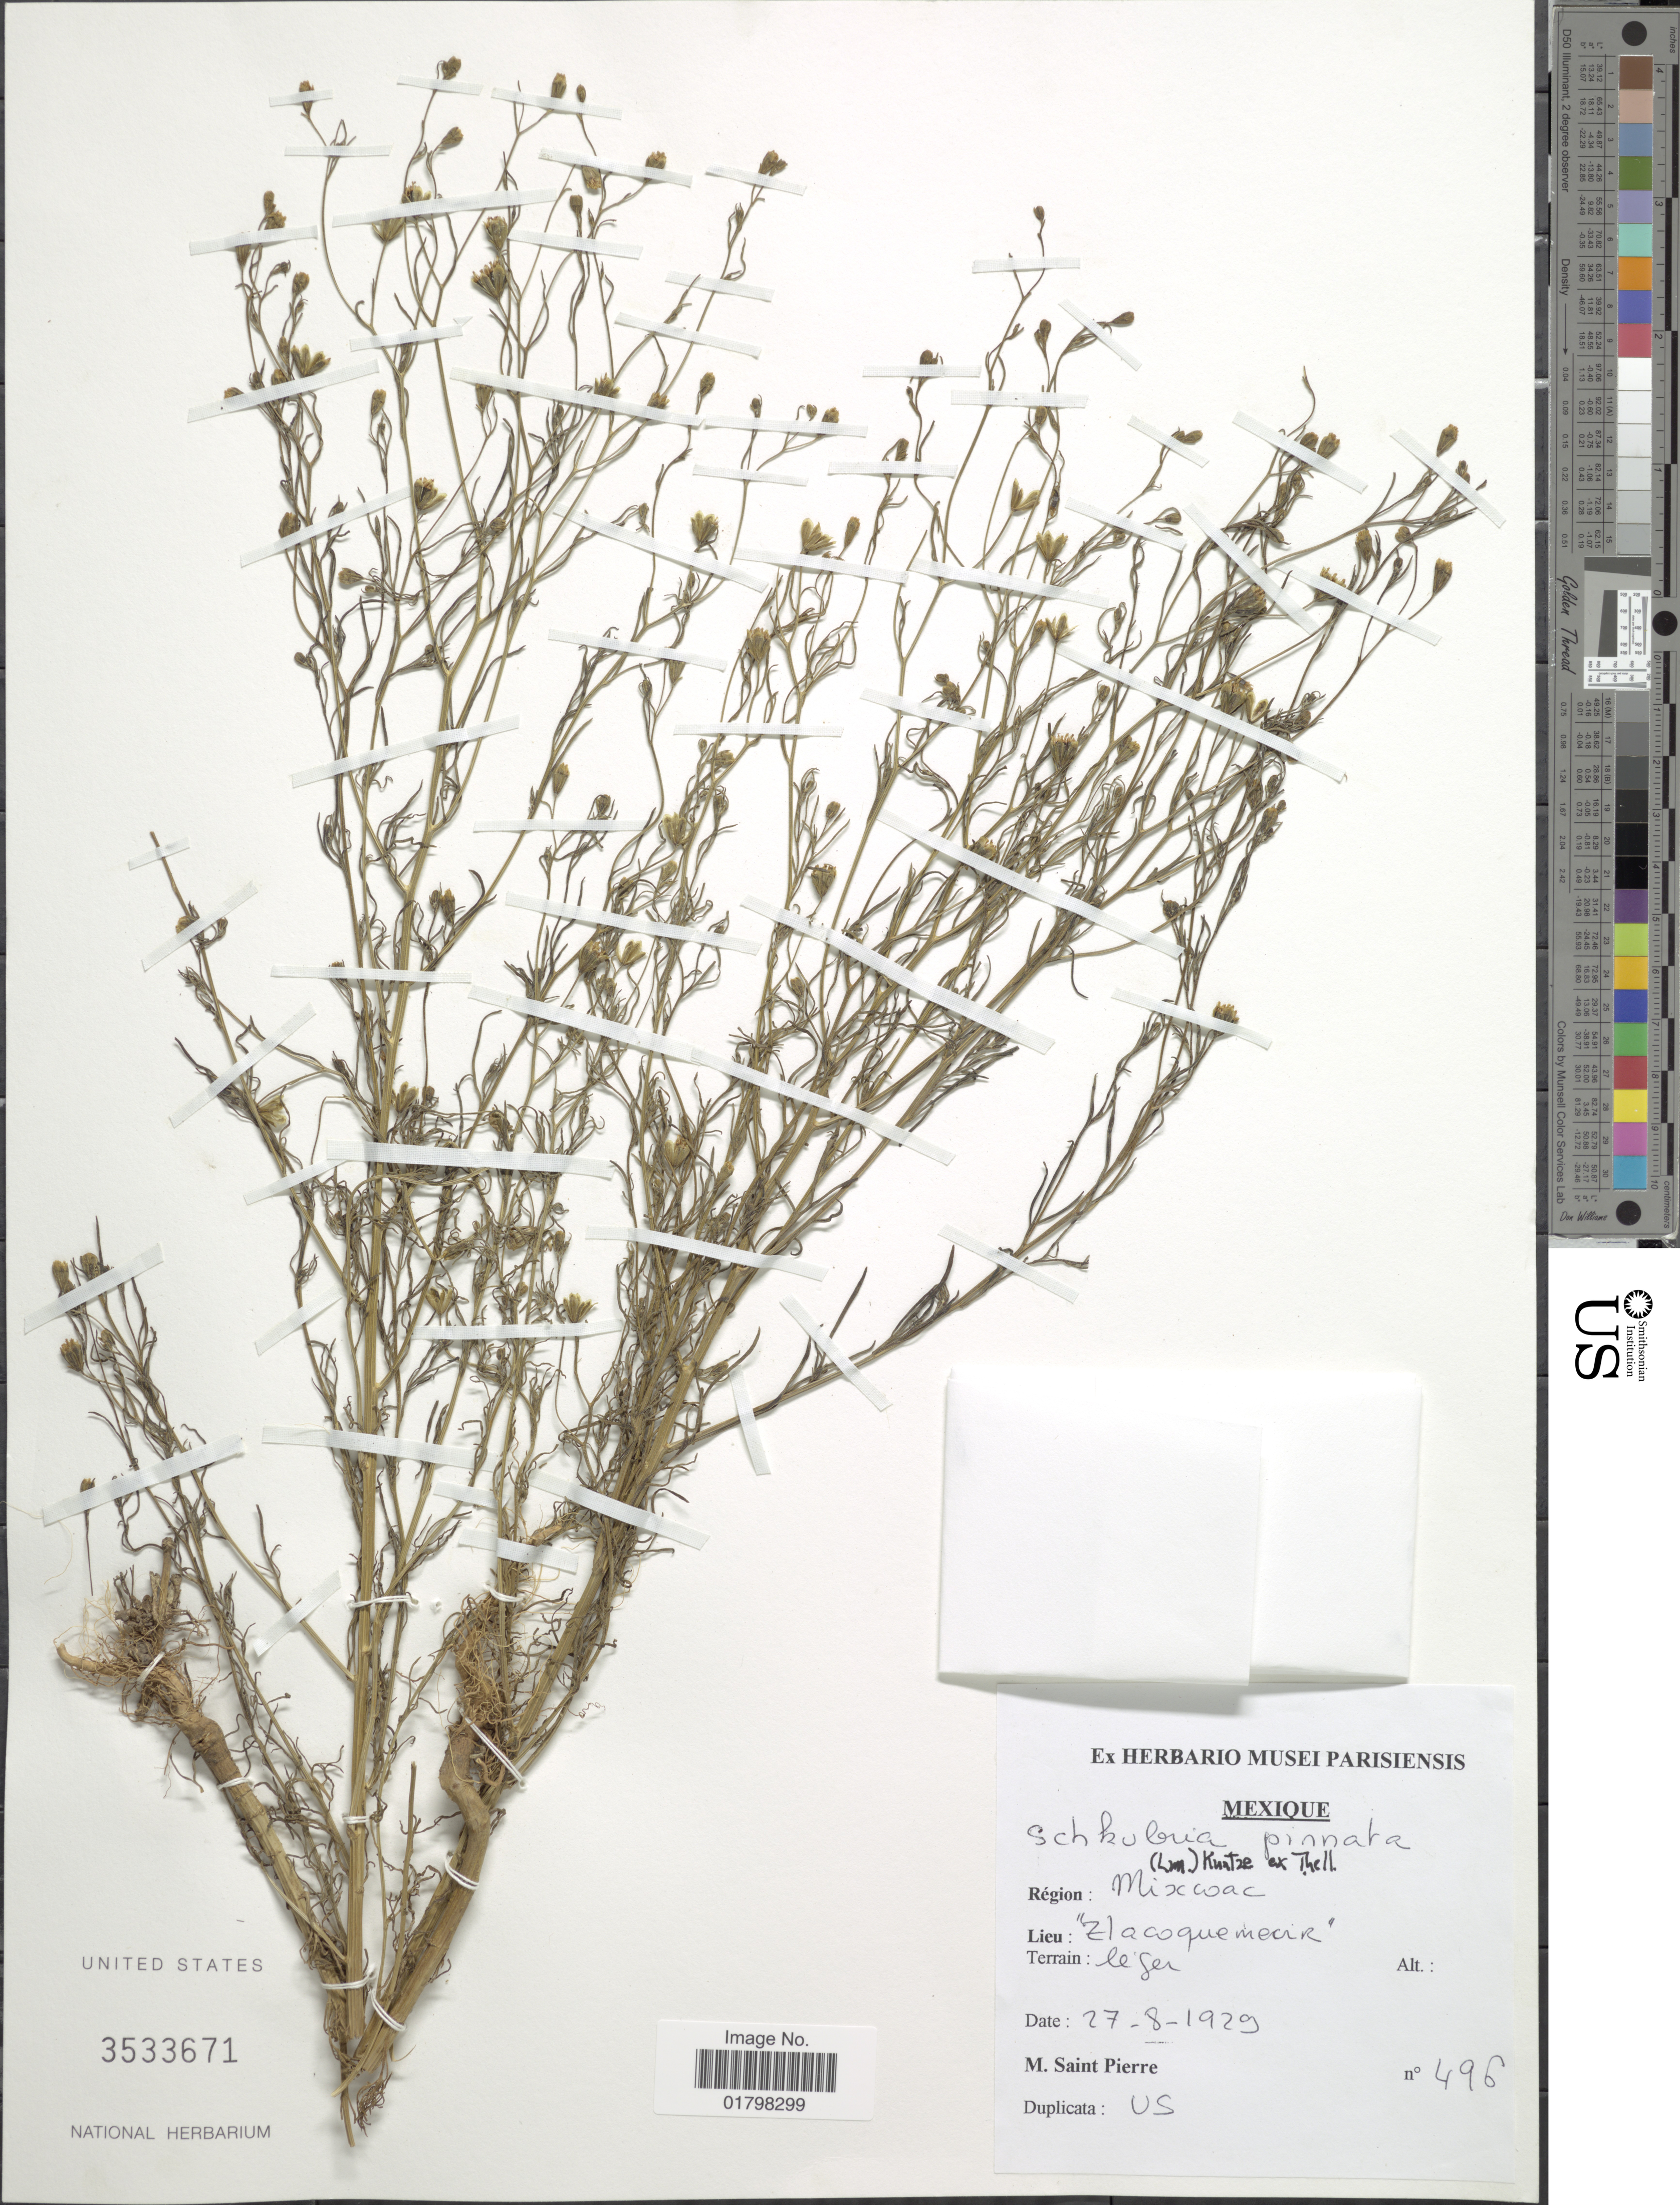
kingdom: Plantae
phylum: Tracheophyta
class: Magnoliopsida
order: Asterales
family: Asteraceae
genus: Schkuhria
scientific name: Schkuhria pinnata var. virgata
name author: (La Llave ex La Llave) Heiser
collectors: M. Saint-Pierre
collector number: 496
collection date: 1929-08-27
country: Mexico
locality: Region: Mixcoac, Zlacoqiemecir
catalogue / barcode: US 3533671